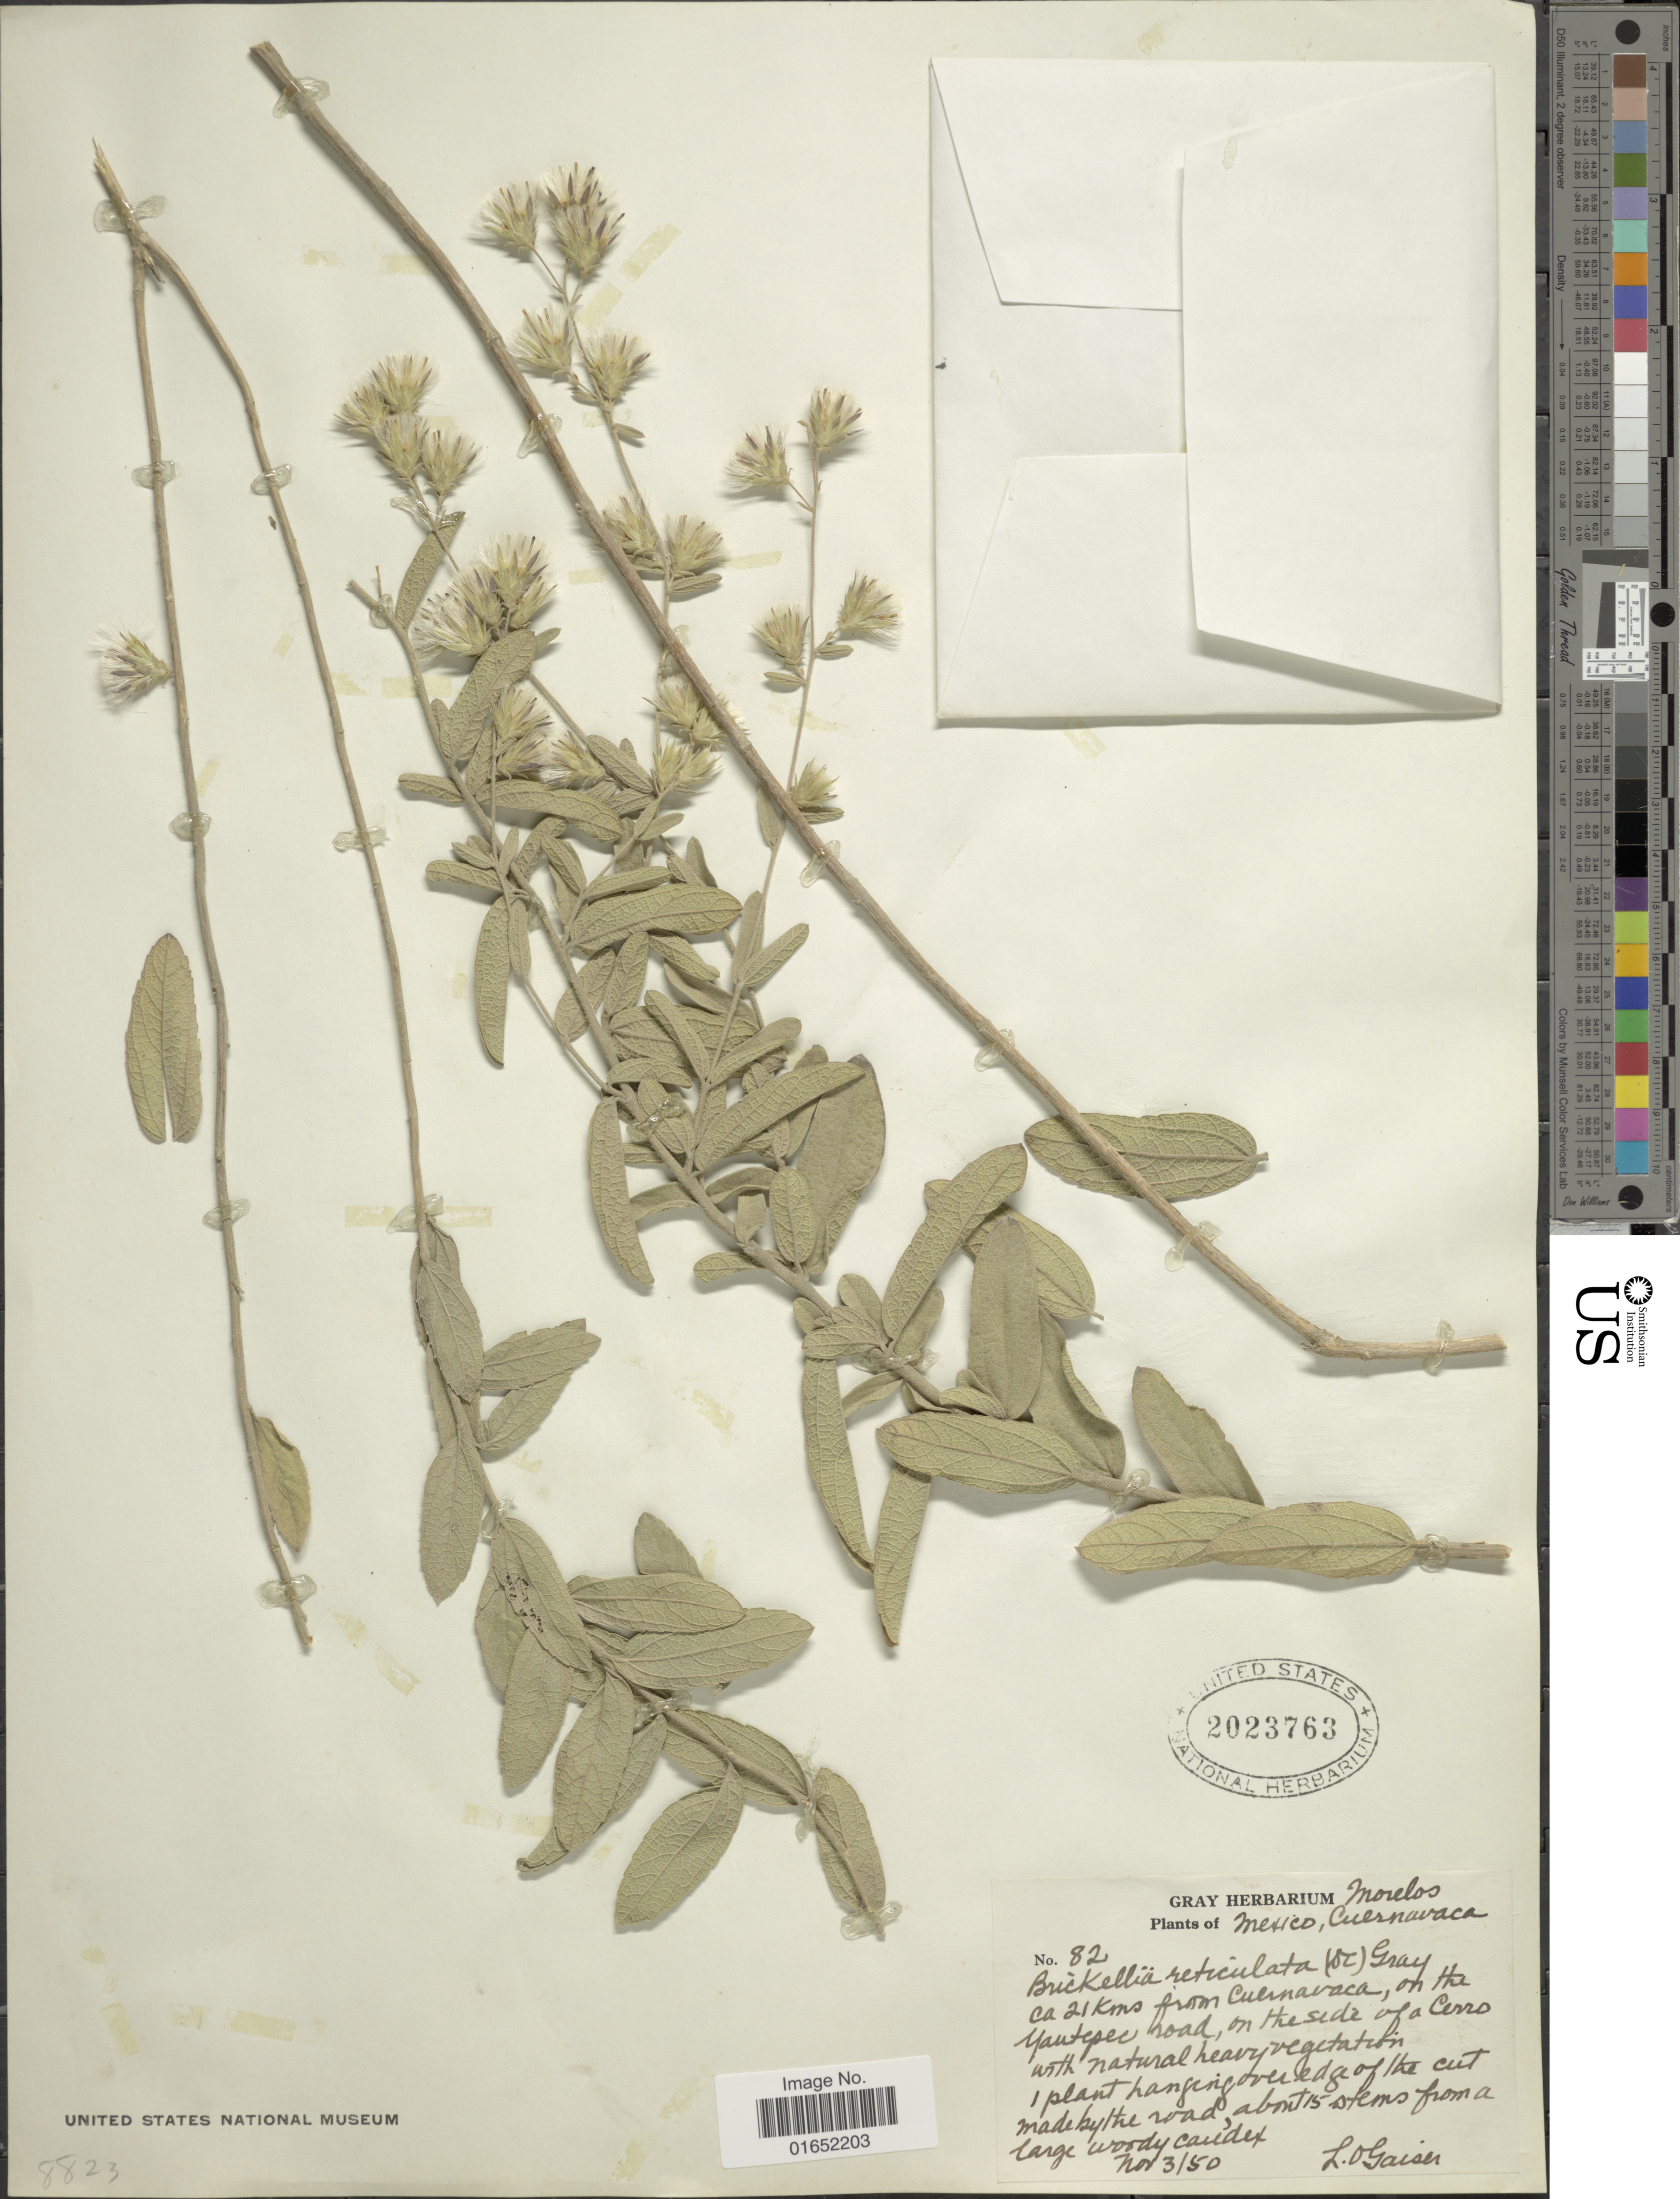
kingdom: Plantae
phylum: Tracheophyta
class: Magnoliopsida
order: Asterales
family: Asteraceae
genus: Brickellia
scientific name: Brickellia reticulata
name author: (DC.) A. Gray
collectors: L. Gaiser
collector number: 82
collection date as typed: Transcribed d/m/y: 3/11/50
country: Mexico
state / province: Morelos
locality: Cuernavaca, ca 21 kms from Cuernavaca, on the Yautepec road, on the side of a Cerro with natural heavy vegetation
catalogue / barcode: US 2023763